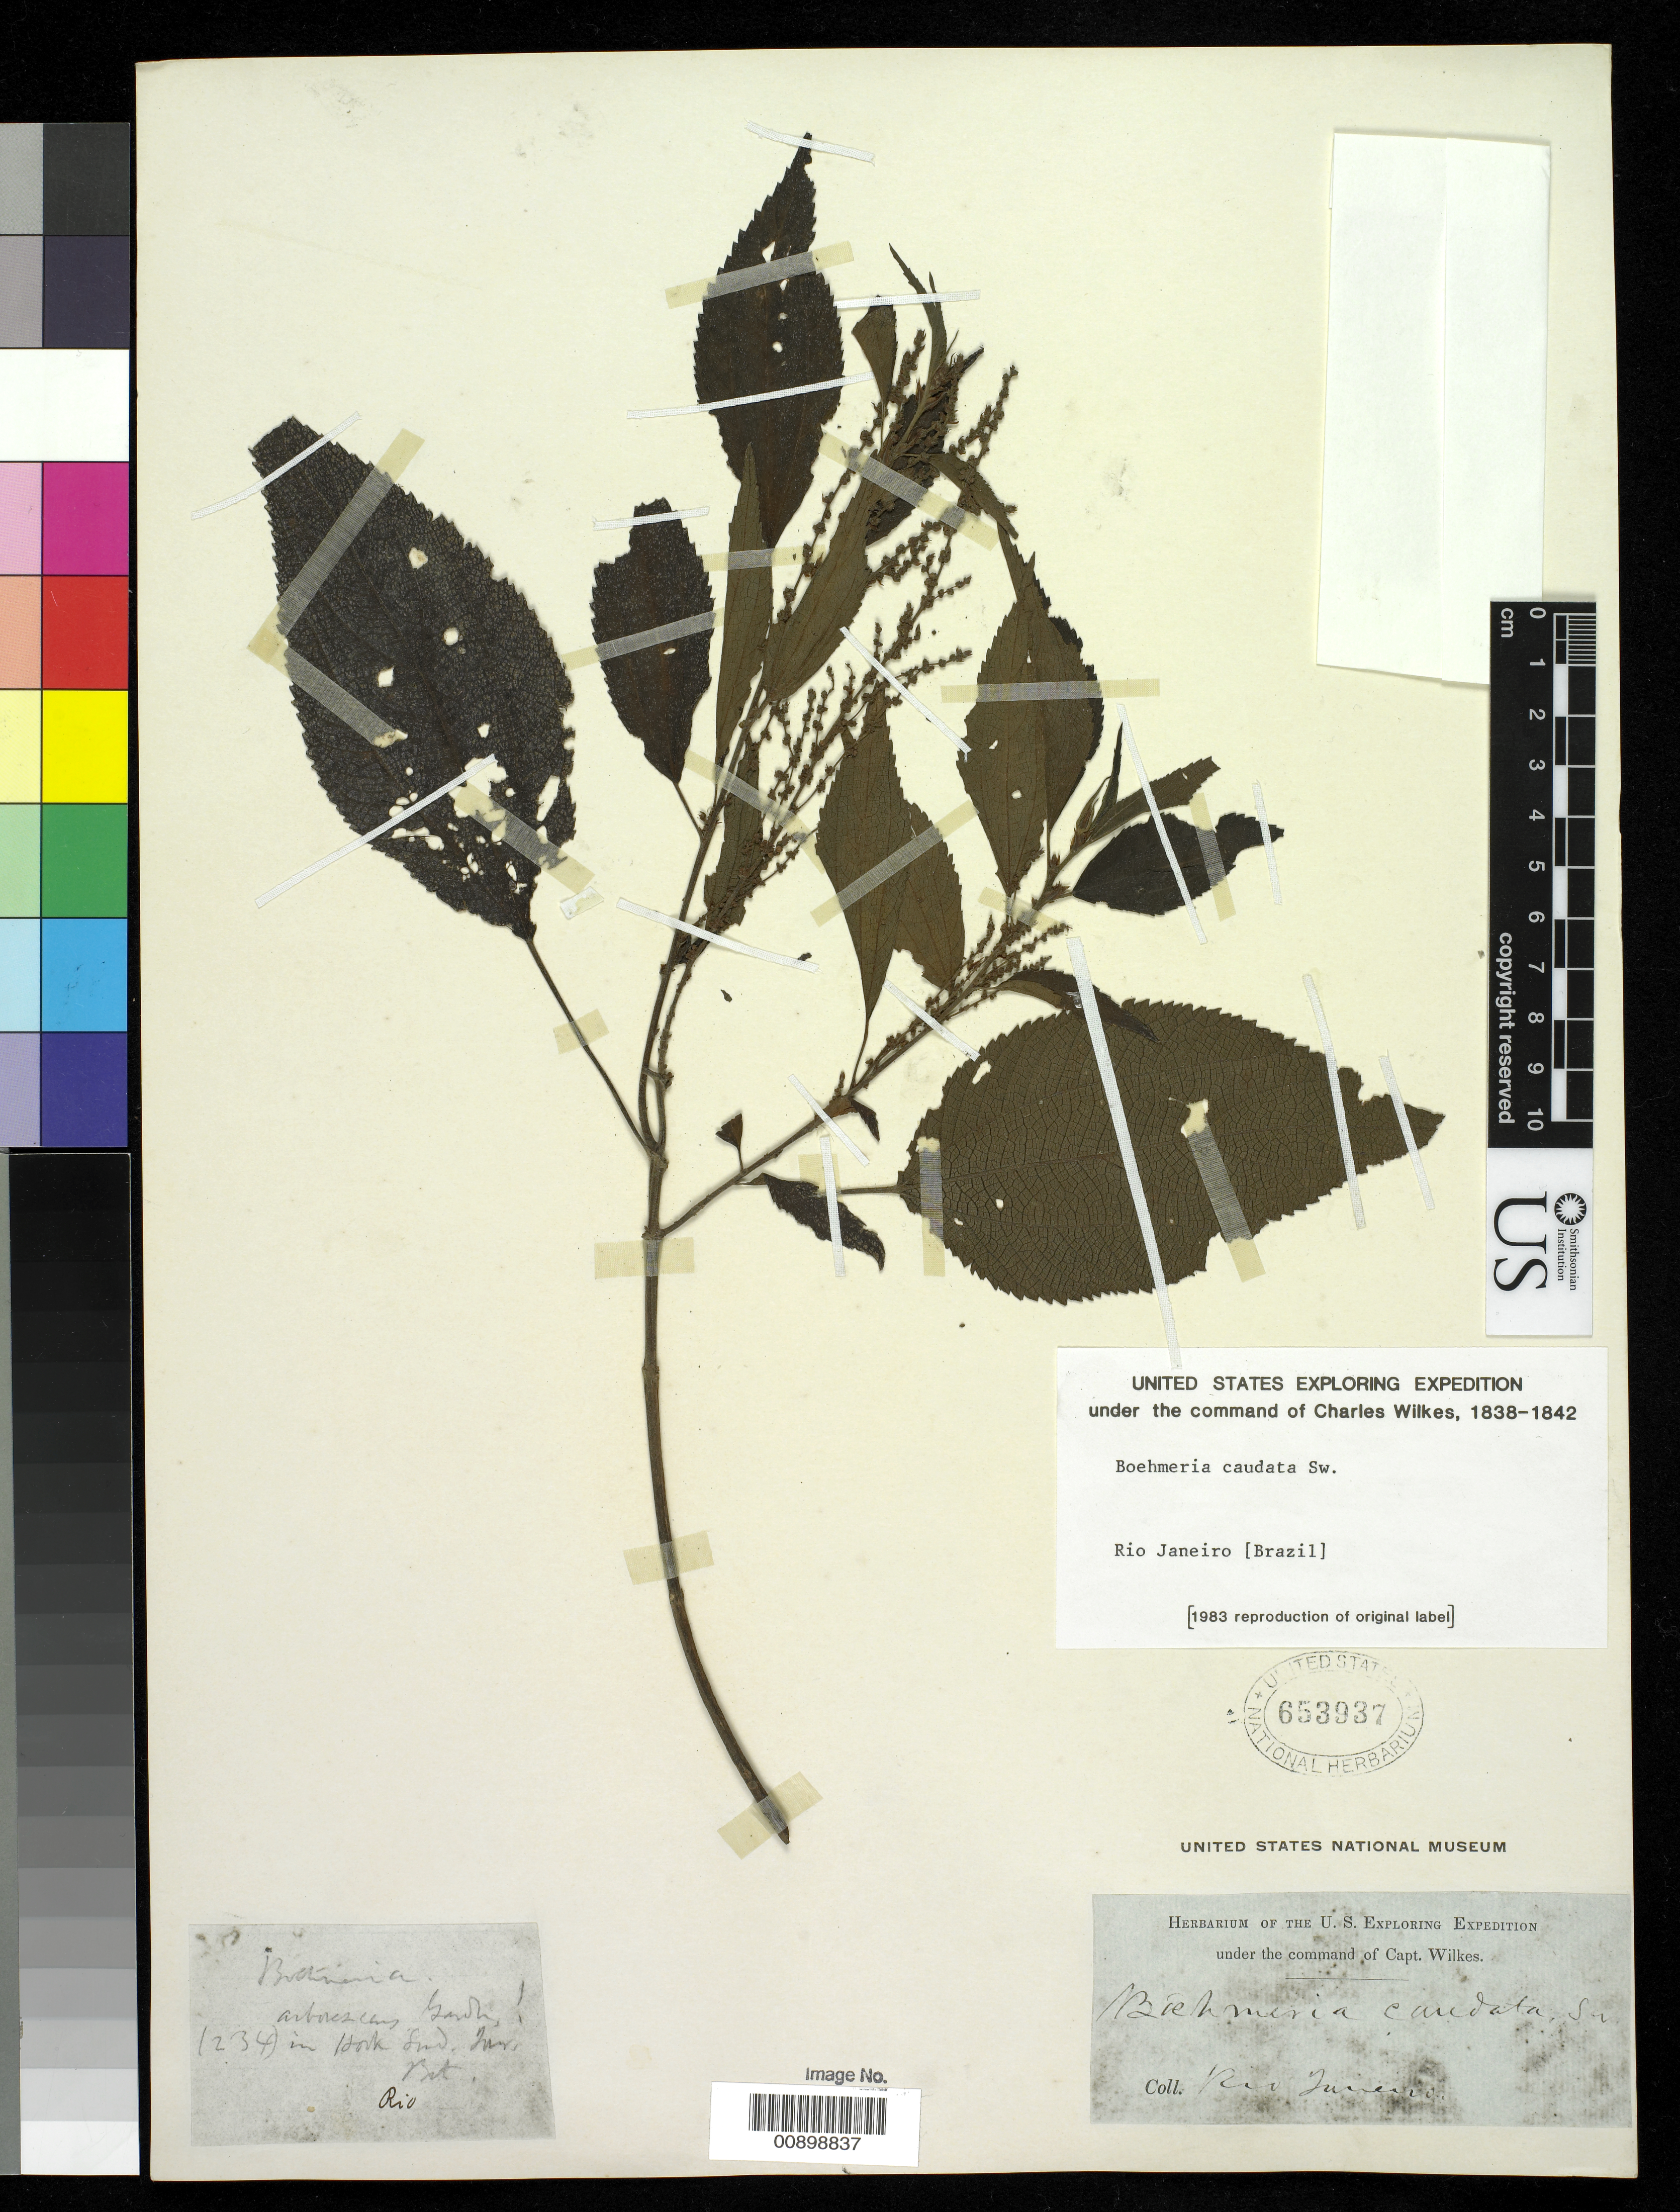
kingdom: Plantae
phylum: Tracheophyta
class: Magnoliopsida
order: Rosales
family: Urticaceae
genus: Boehmeria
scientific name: Boehmeria caudata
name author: Sw.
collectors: Wilkes Explor. Exped.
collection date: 1838/1842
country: Brazil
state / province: Rio de Janeiro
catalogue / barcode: US 653937